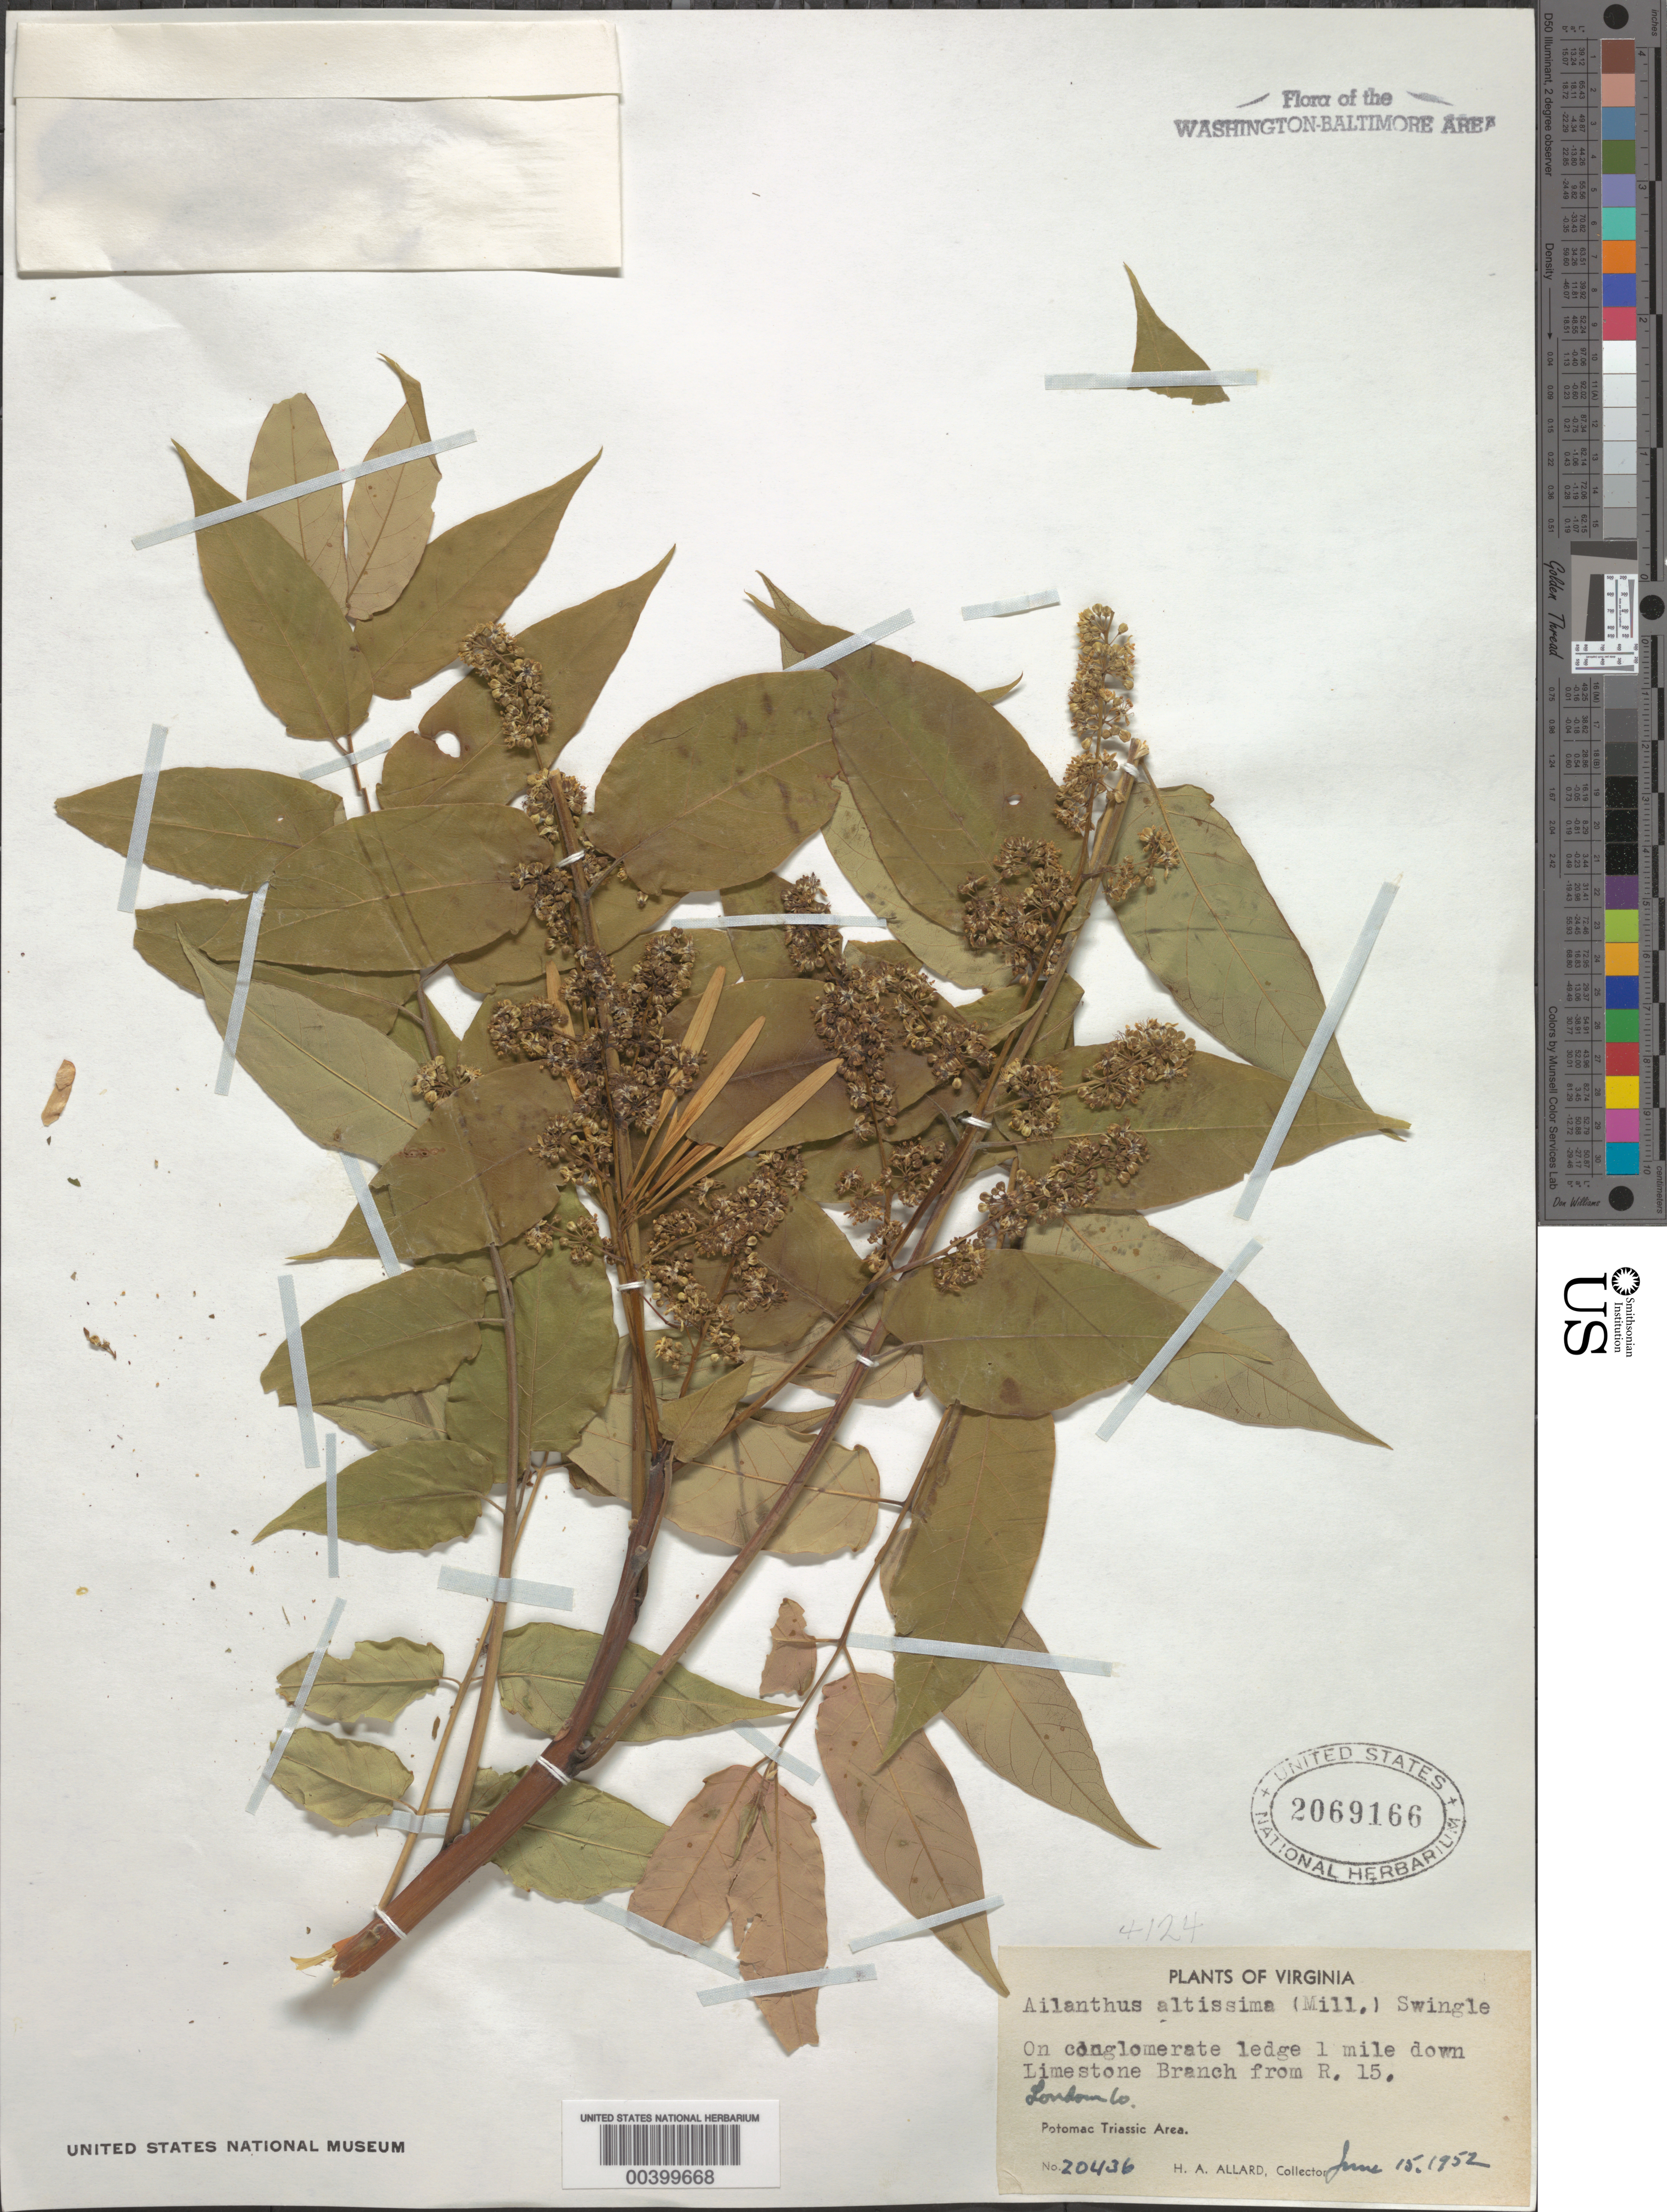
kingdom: Plantae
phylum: Tracheophyta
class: Magnoliopsida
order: Sapindales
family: Simaroubaceae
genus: Ailanthus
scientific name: Ailanthus altissima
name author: (Mill.) Swingle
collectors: H. A. Allard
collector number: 20436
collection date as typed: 15 Jun 1952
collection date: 1952-06-15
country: United States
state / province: Virginia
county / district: Loudoun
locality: Downstrem from Route 15 on Limestone Branch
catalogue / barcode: US 2069166